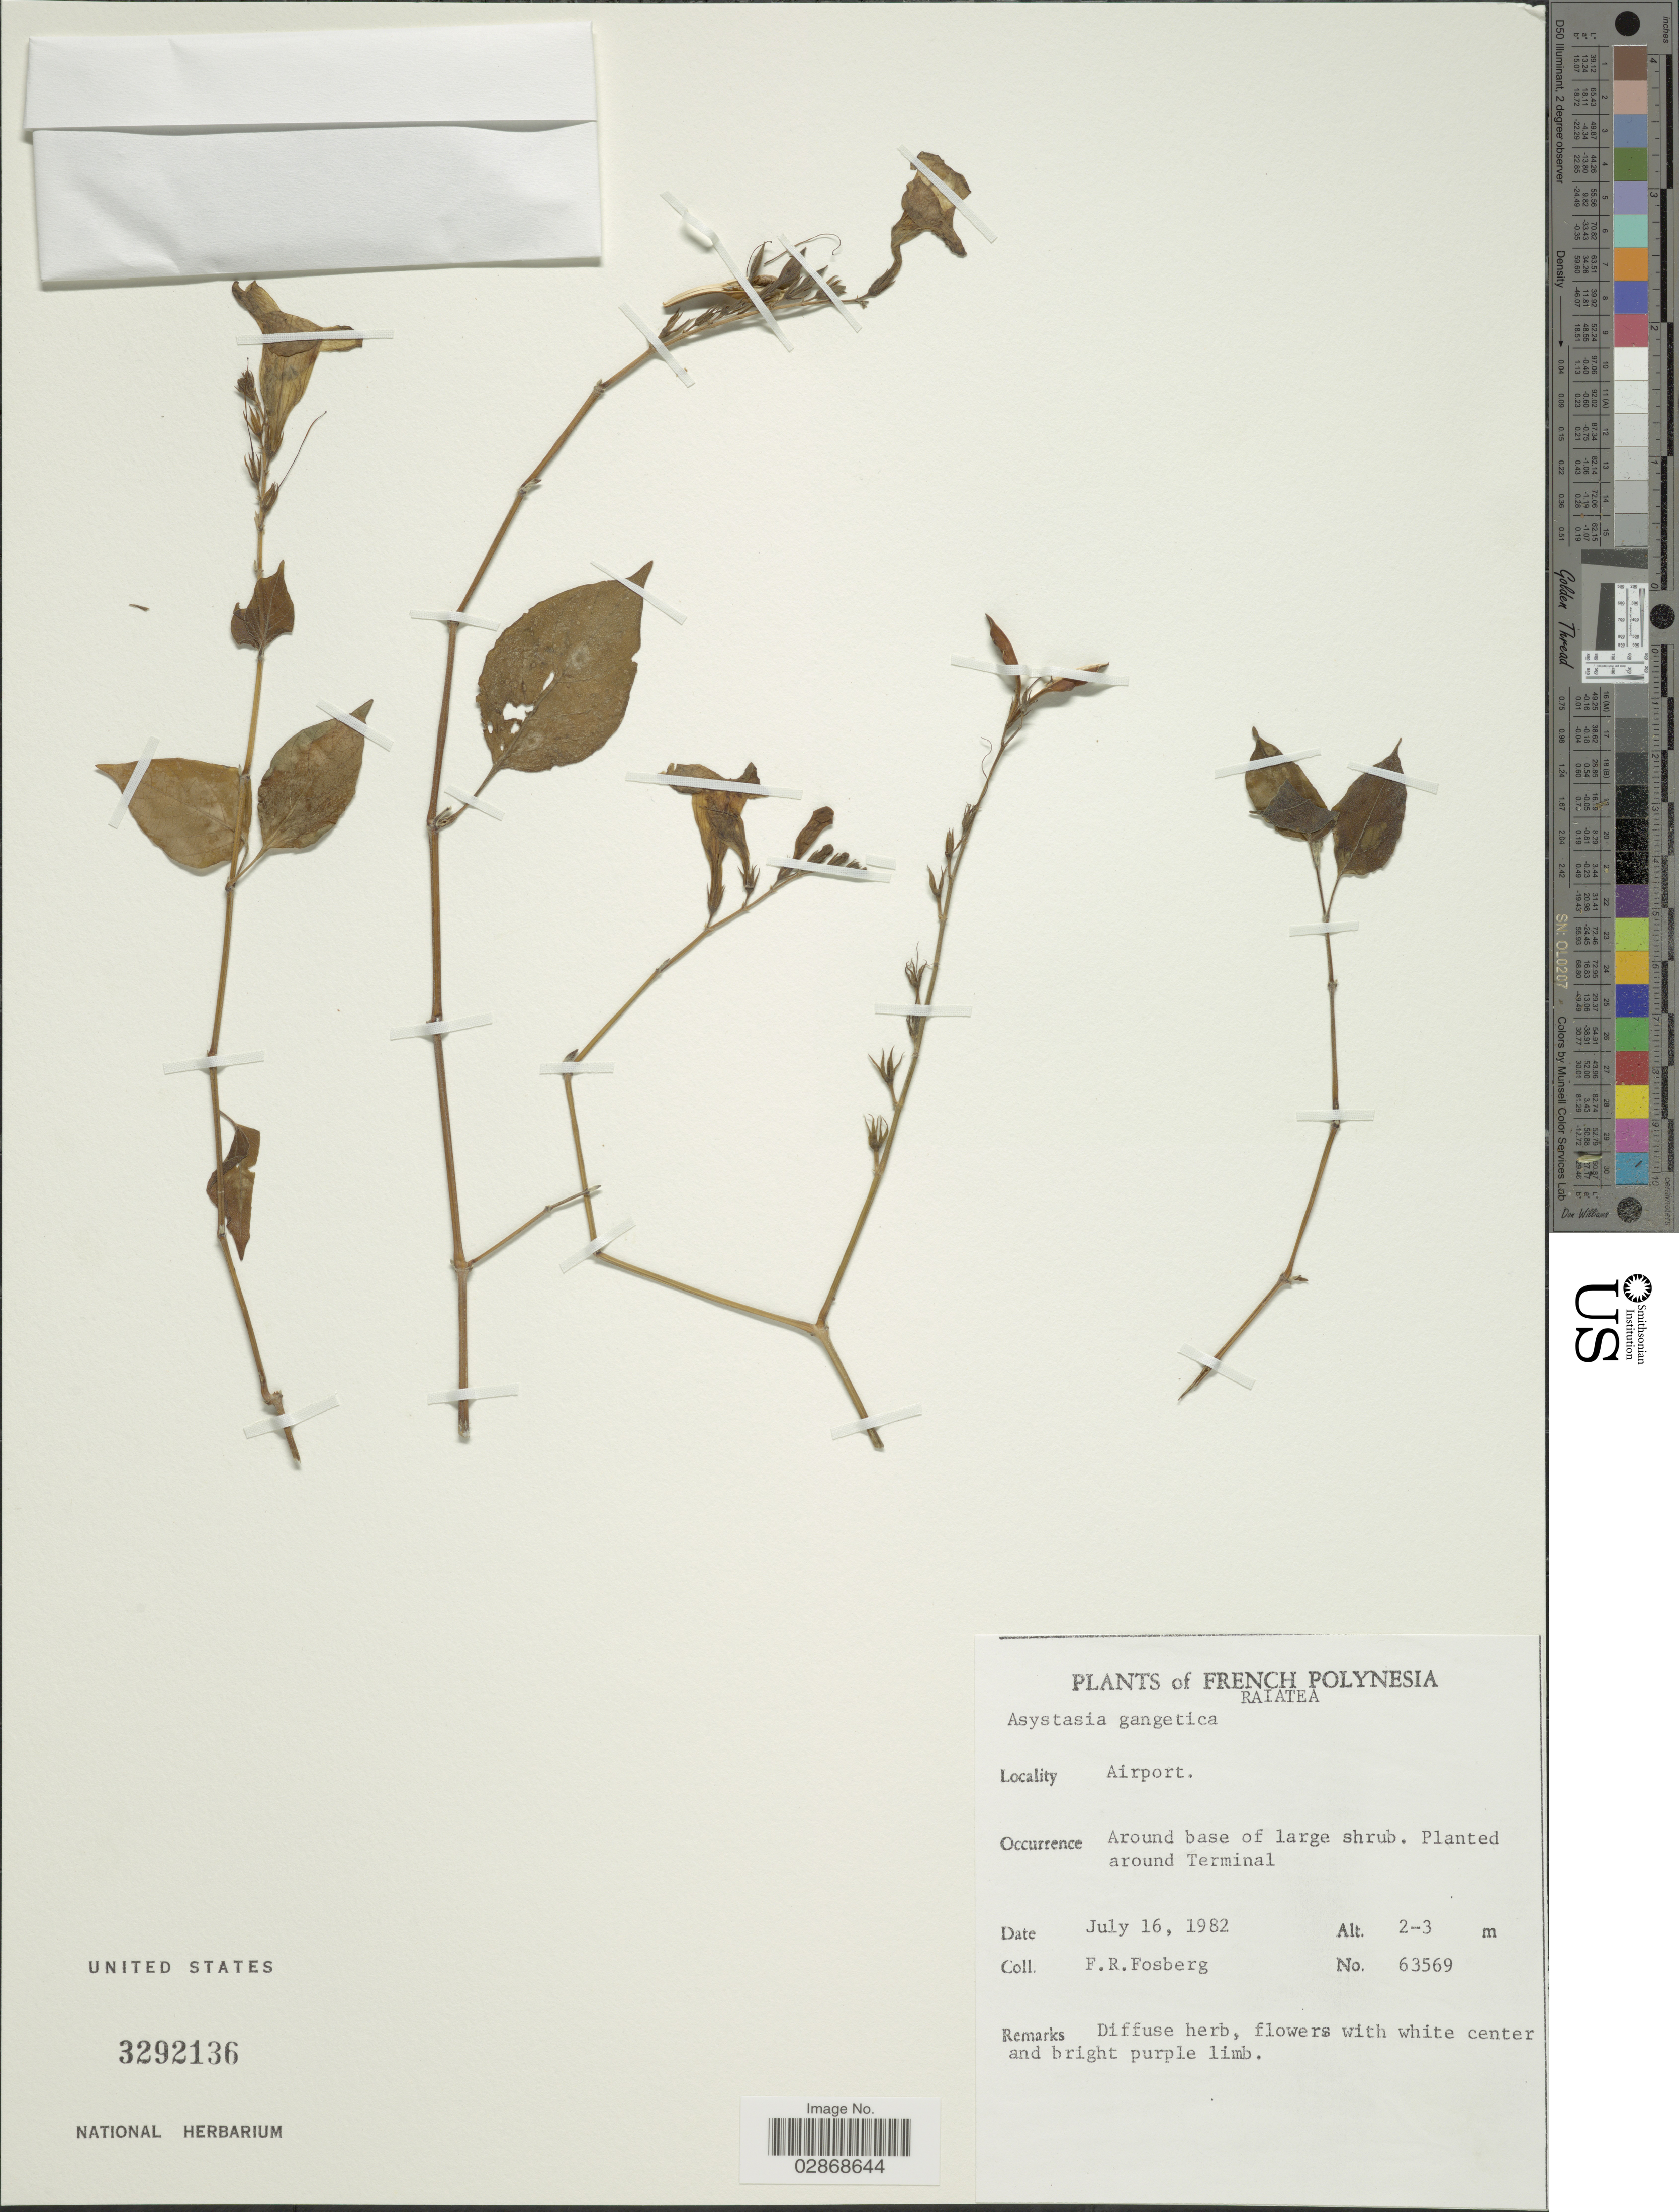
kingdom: Plantae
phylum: Tracheophyta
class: Magnoliopsida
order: Lamiales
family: Acanthaceae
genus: Asystasia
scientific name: Asystasia gangetica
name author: (L.) T. Anderson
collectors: F. R. Fosberg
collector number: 63569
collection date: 1982-07-16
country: French Polynesia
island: Raiatea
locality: Raiatea. Airport.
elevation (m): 2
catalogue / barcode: US 3292136